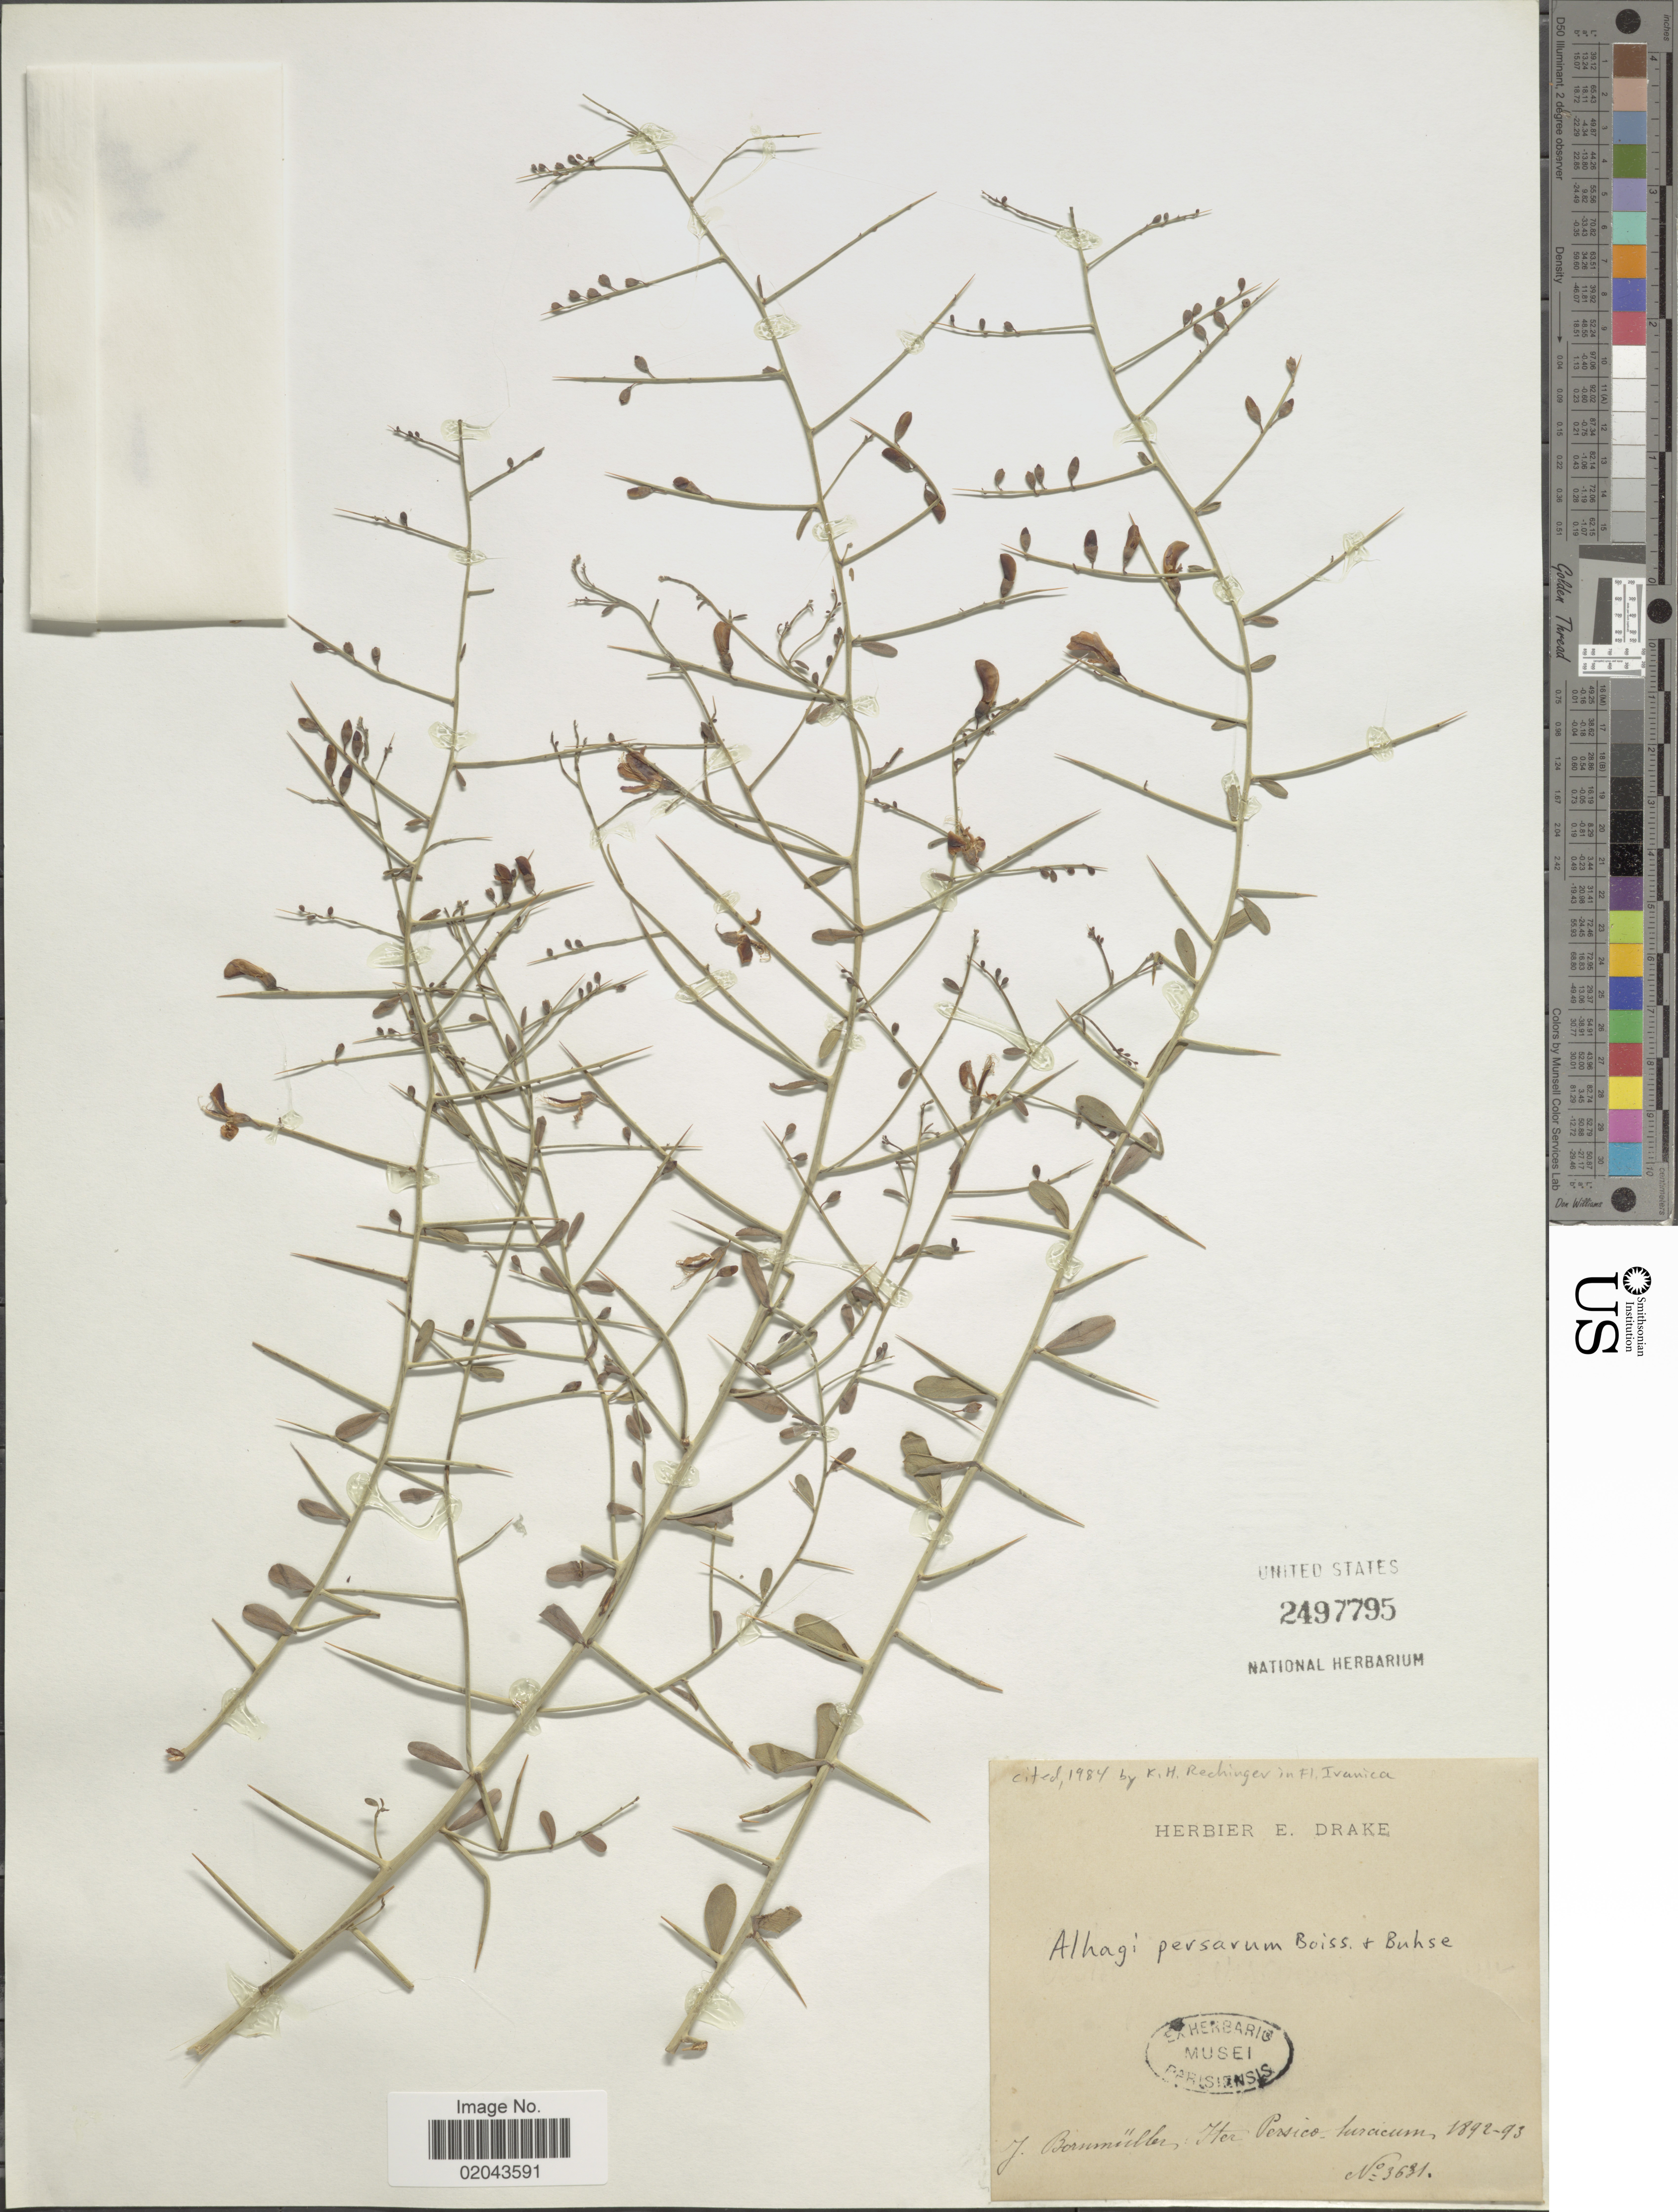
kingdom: Plantae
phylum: Tracheophyta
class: Magnoliopsida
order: Fabales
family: Fabaceae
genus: Alhagi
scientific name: Alhagi persarum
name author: Boiss. & Buhse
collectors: J. Bornmüller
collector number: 3631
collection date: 1892/1893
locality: Iter Persico-hurcicum [interpreted].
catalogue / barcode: US 2497795